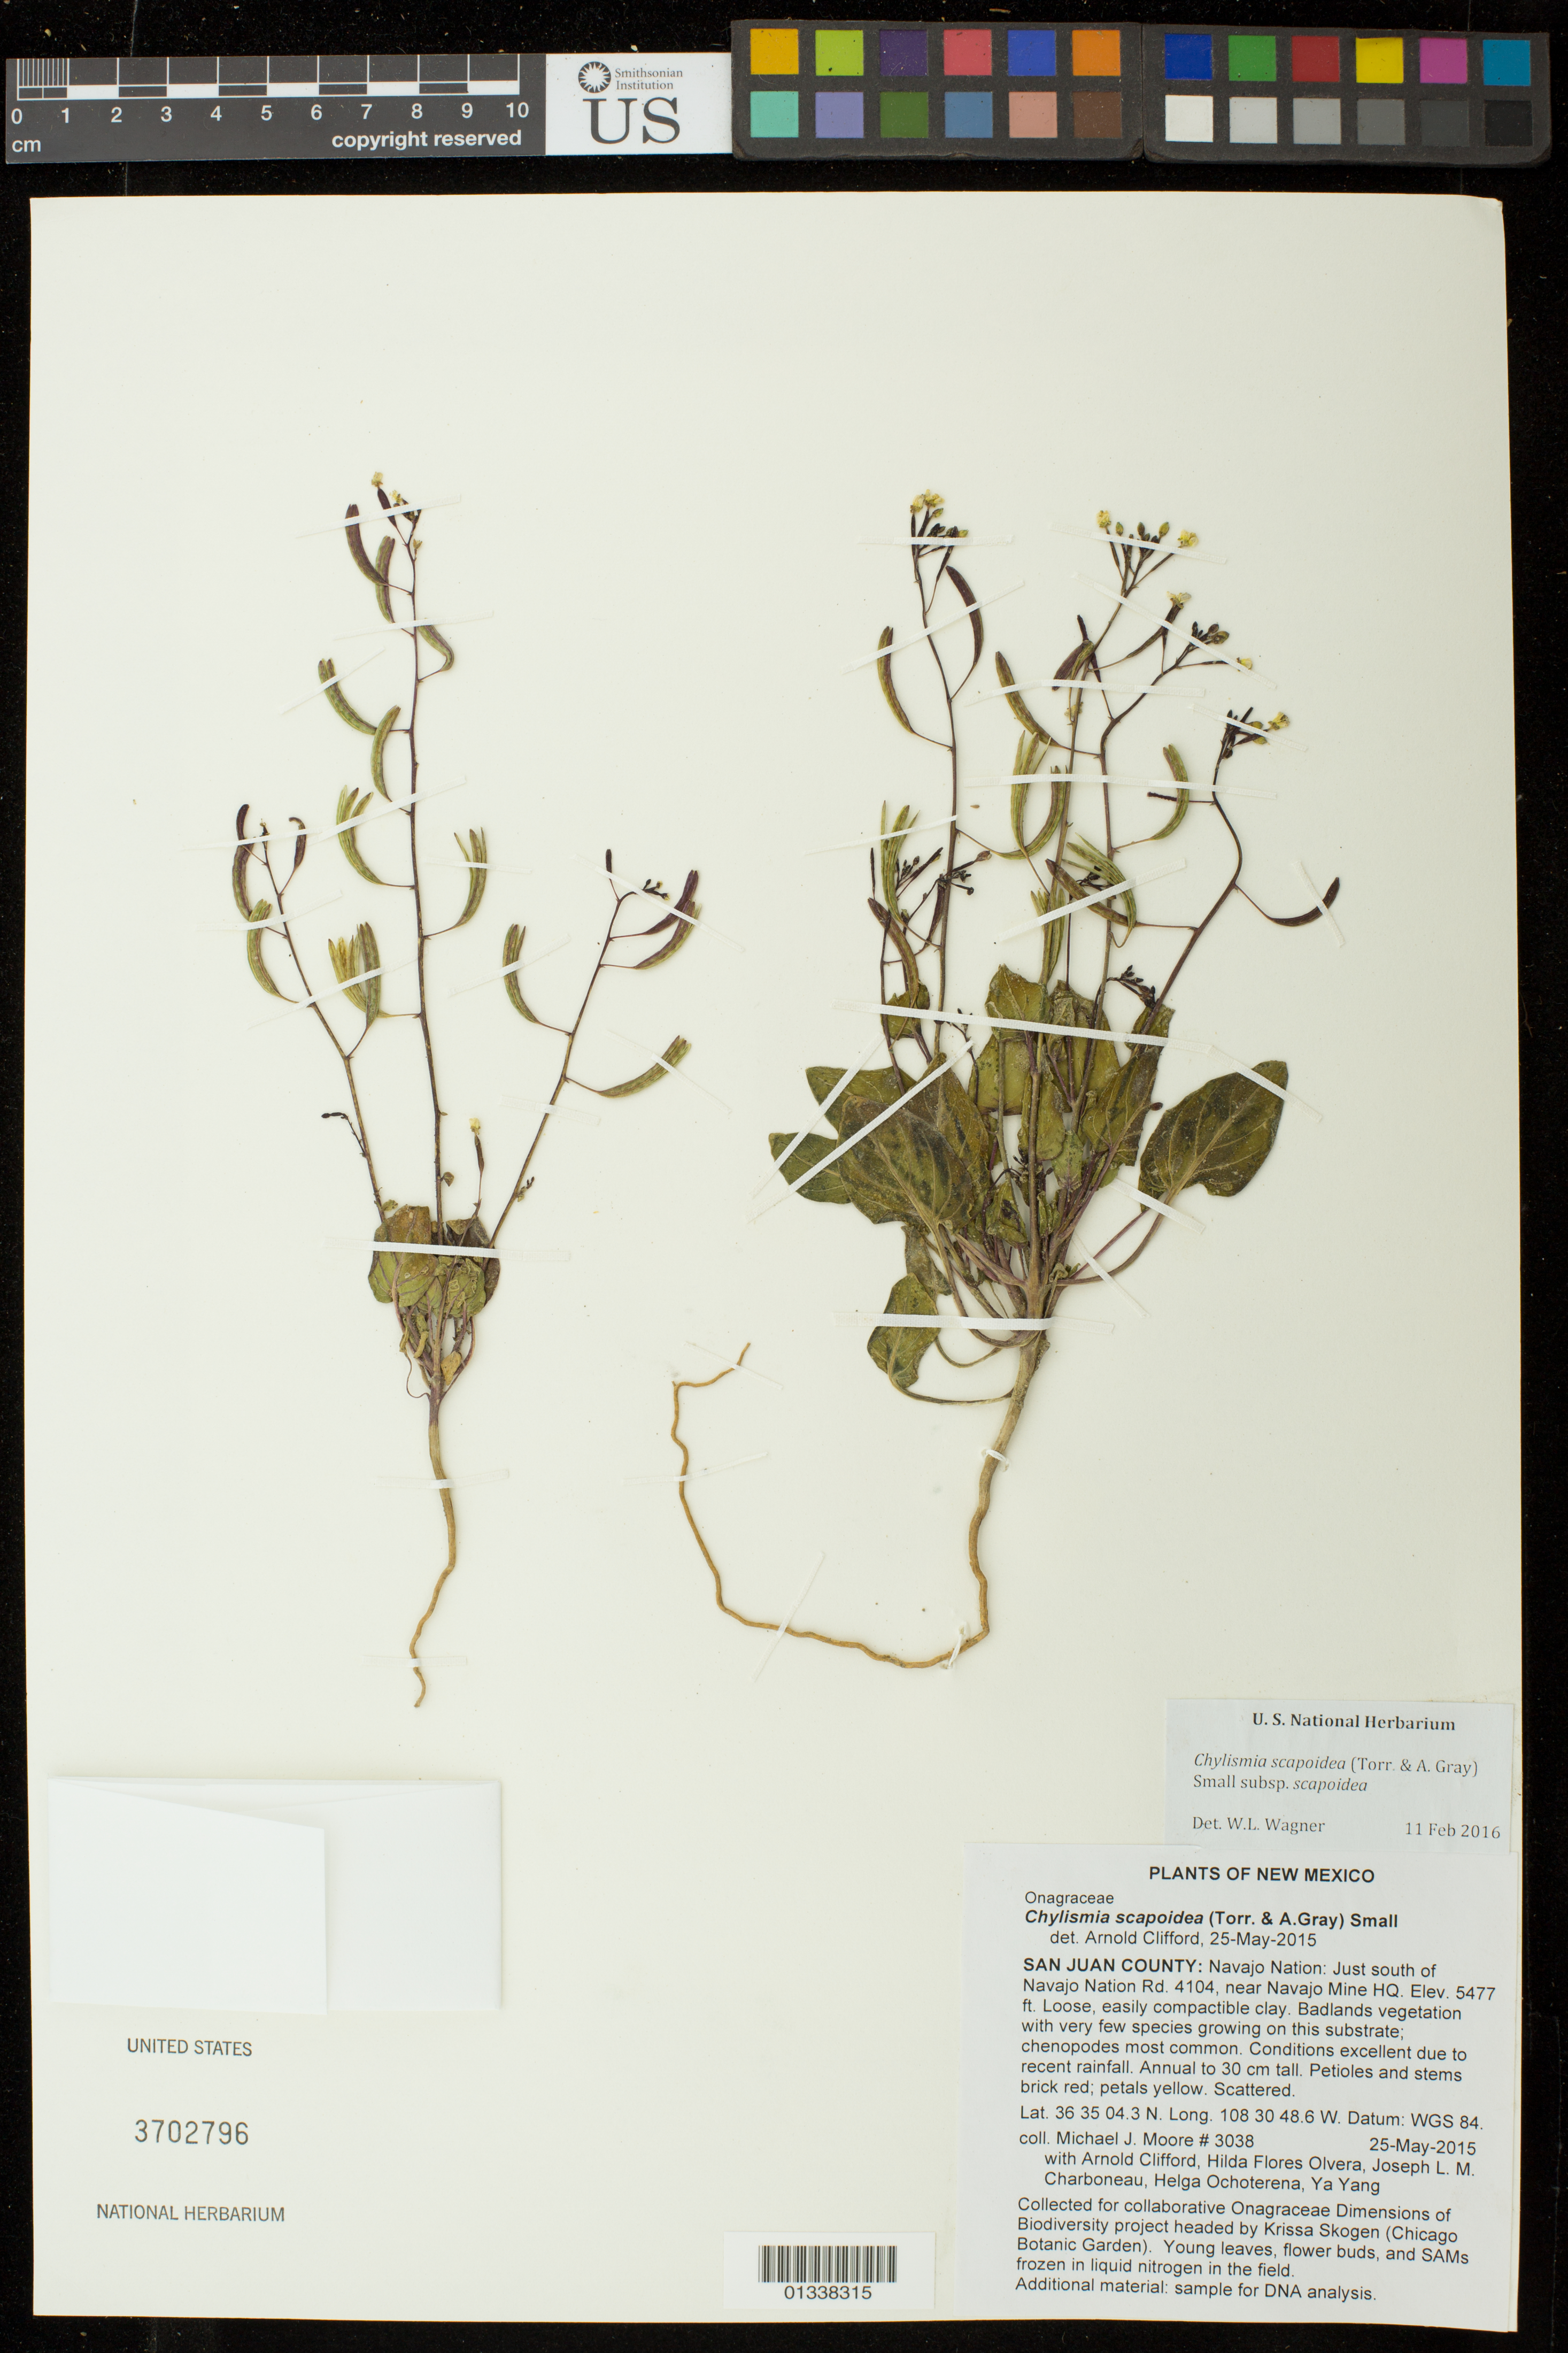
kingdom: Plantae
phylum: Tracheophyta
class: Magnoliopsida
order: Myrtales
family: Onagraceae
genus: Chylismia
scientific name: Chylismia scapoidea subsp. scapoidea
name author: (Torr. & A. Gray) Small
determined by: Wagner, W. L., (BOT), Smithsonian Institution - National Museum of Natural History (UNITED STATES)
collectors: M. J. Moore, A. Clifford, H. Flores Olvera, J. L. M. Charboneau, H. Ochoterena-B. & Y. Yang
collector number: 3038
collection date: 2015-05-25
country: United States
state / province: New Mexico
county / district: San Juan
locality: Navajo Nation: Just south of Navajo Nation Rd. 4104, near Navajo Mine HQ.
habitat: Loose, easily compactible clay. Badlands vegetation with very few species growing on this substrate; chenopodes most common. Conditions excellent due to recent rainfall.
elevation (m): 1669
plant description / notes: Collected for collaborative Onagraceae Dimensions of Biodiversity project headed by Krissa Skogen (Chicago Botanic Garden). Young leaves, flower buds, and SAMs frozen in liquid nitrogen in the field.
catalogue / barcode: US 3702796